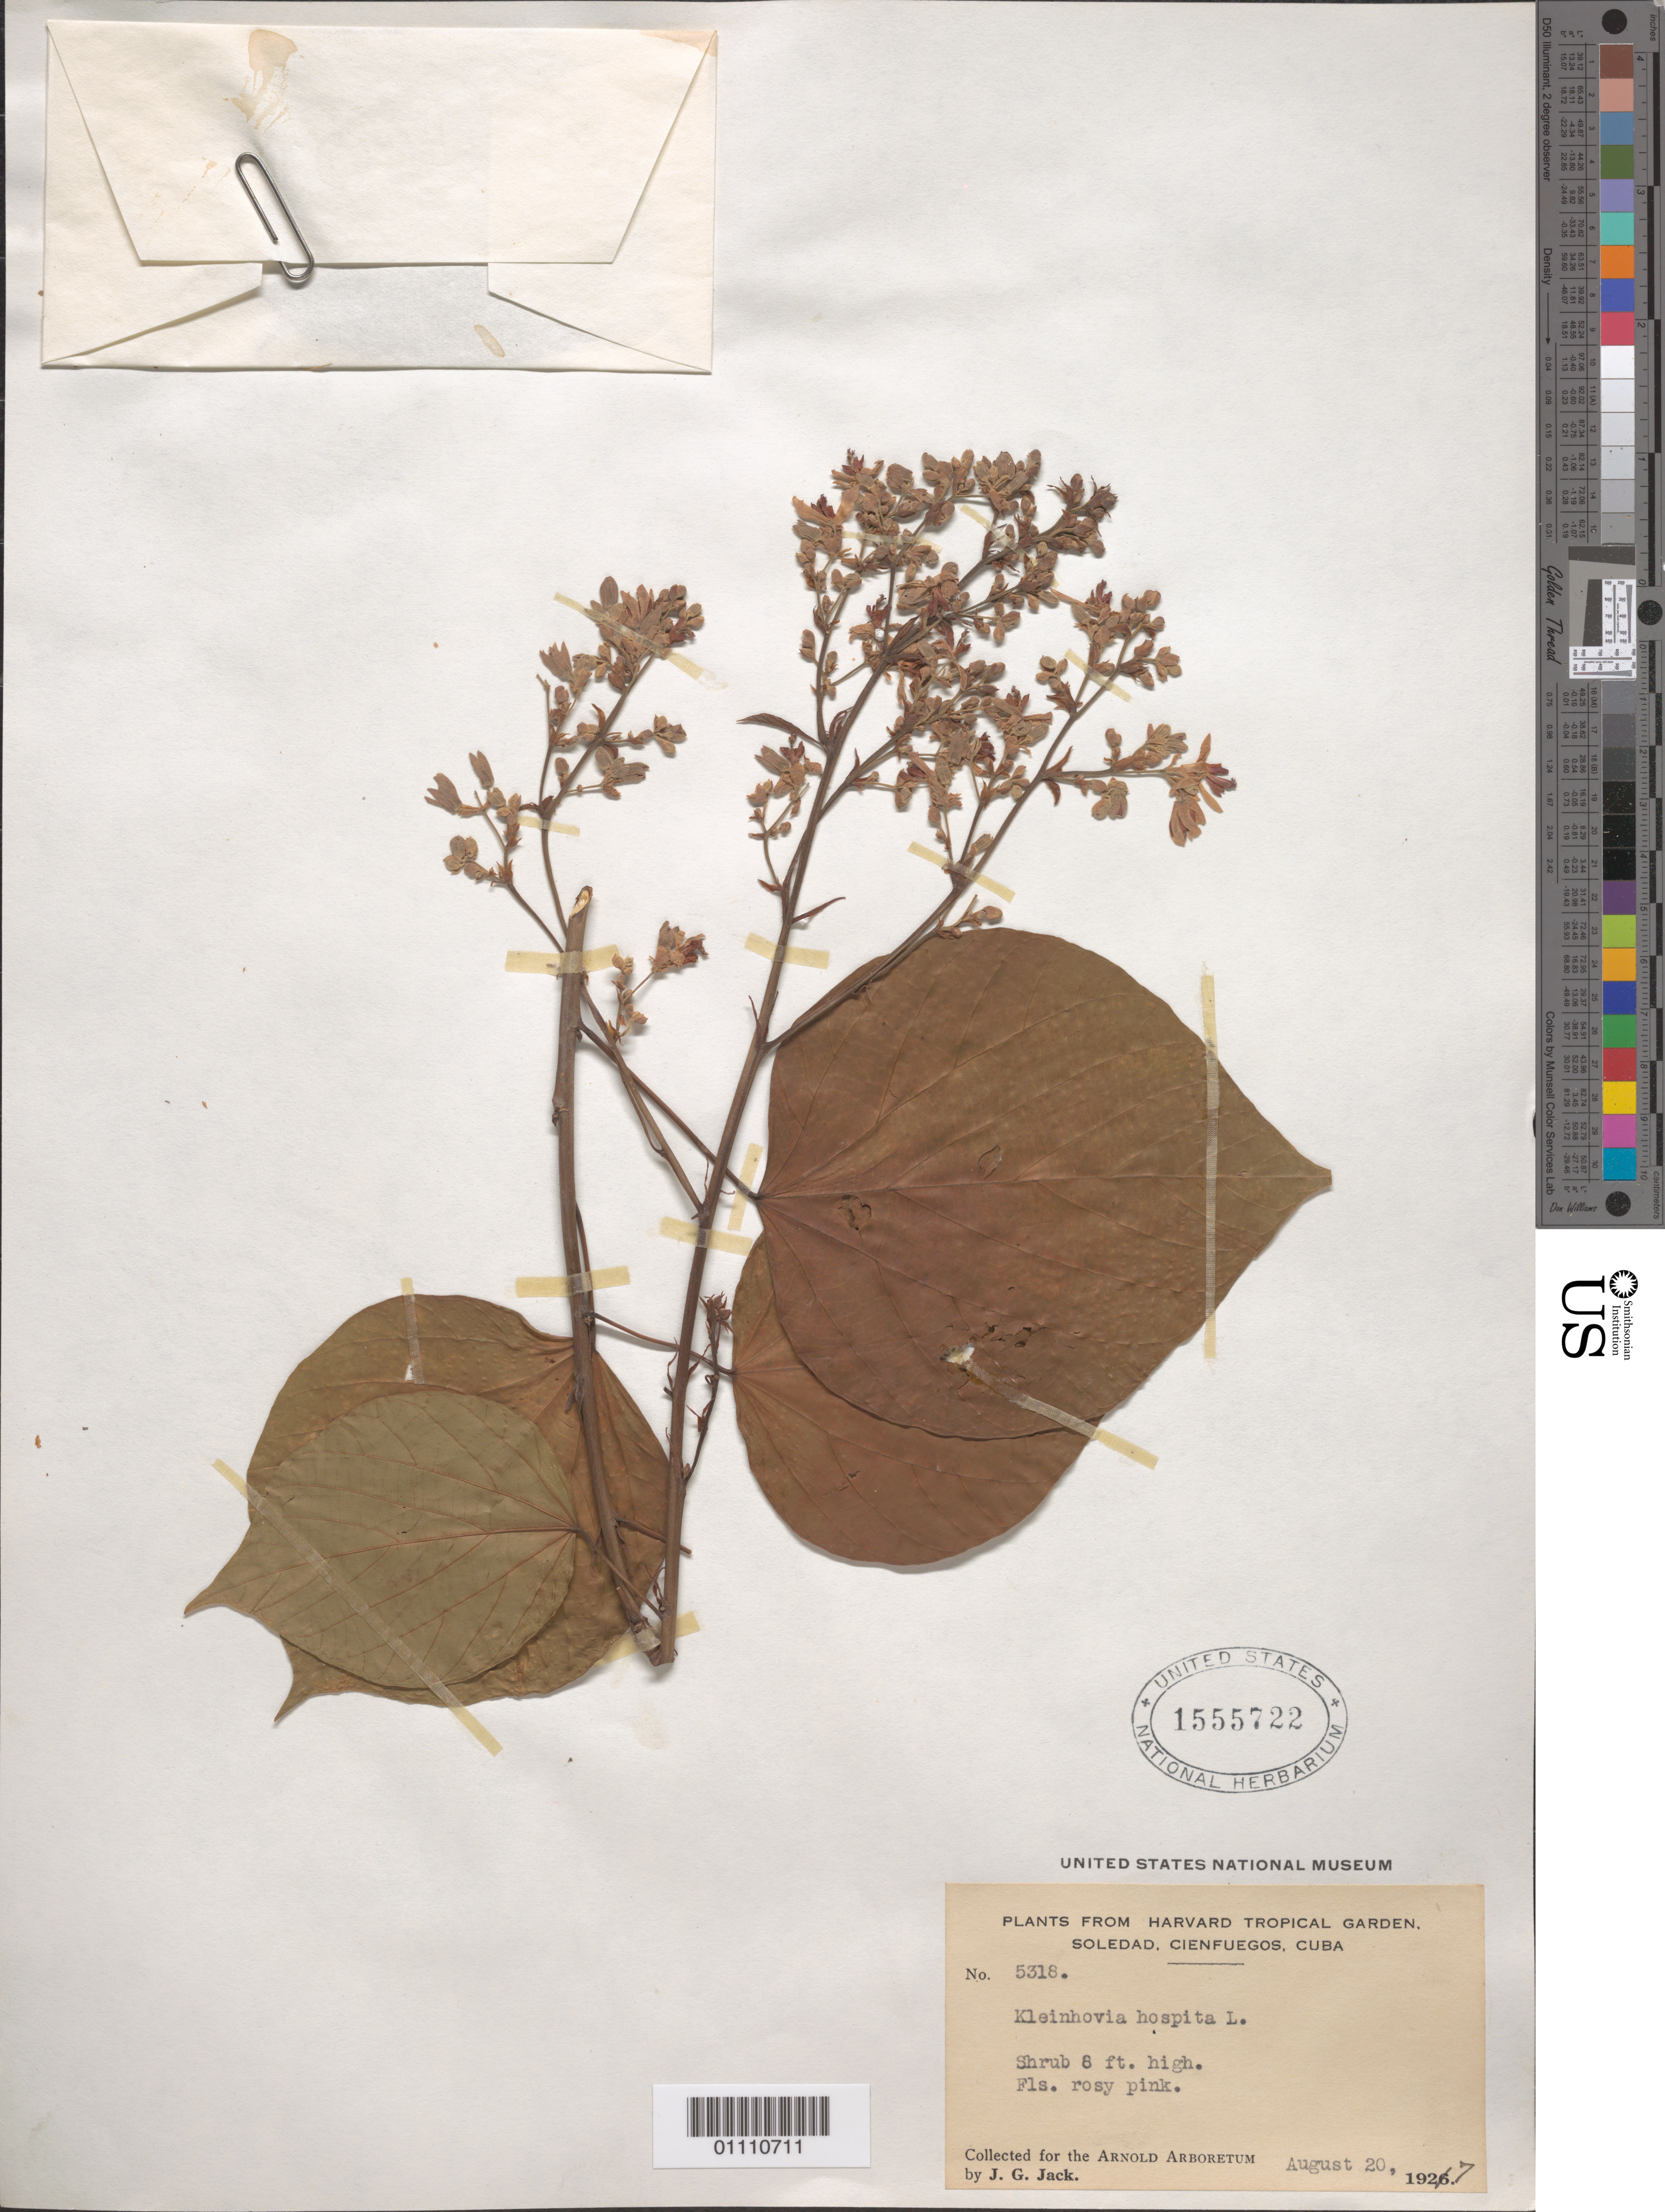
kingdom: Plantae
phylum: Tracheophyta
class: Magnoliopsida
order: Malvales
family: Malvaceae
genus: Kleinhovia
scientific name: Kleinhovia hospita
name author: L.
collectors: J. G. Jack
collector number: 5318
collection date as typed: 20 Aug 1927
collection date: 1927-08-20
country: Cuba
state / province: Cienfuegos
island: Cuba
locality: Plants from Harvard Tropical Garden, Soledad, Cienfuegos, Cuba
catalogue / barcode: US 1555722